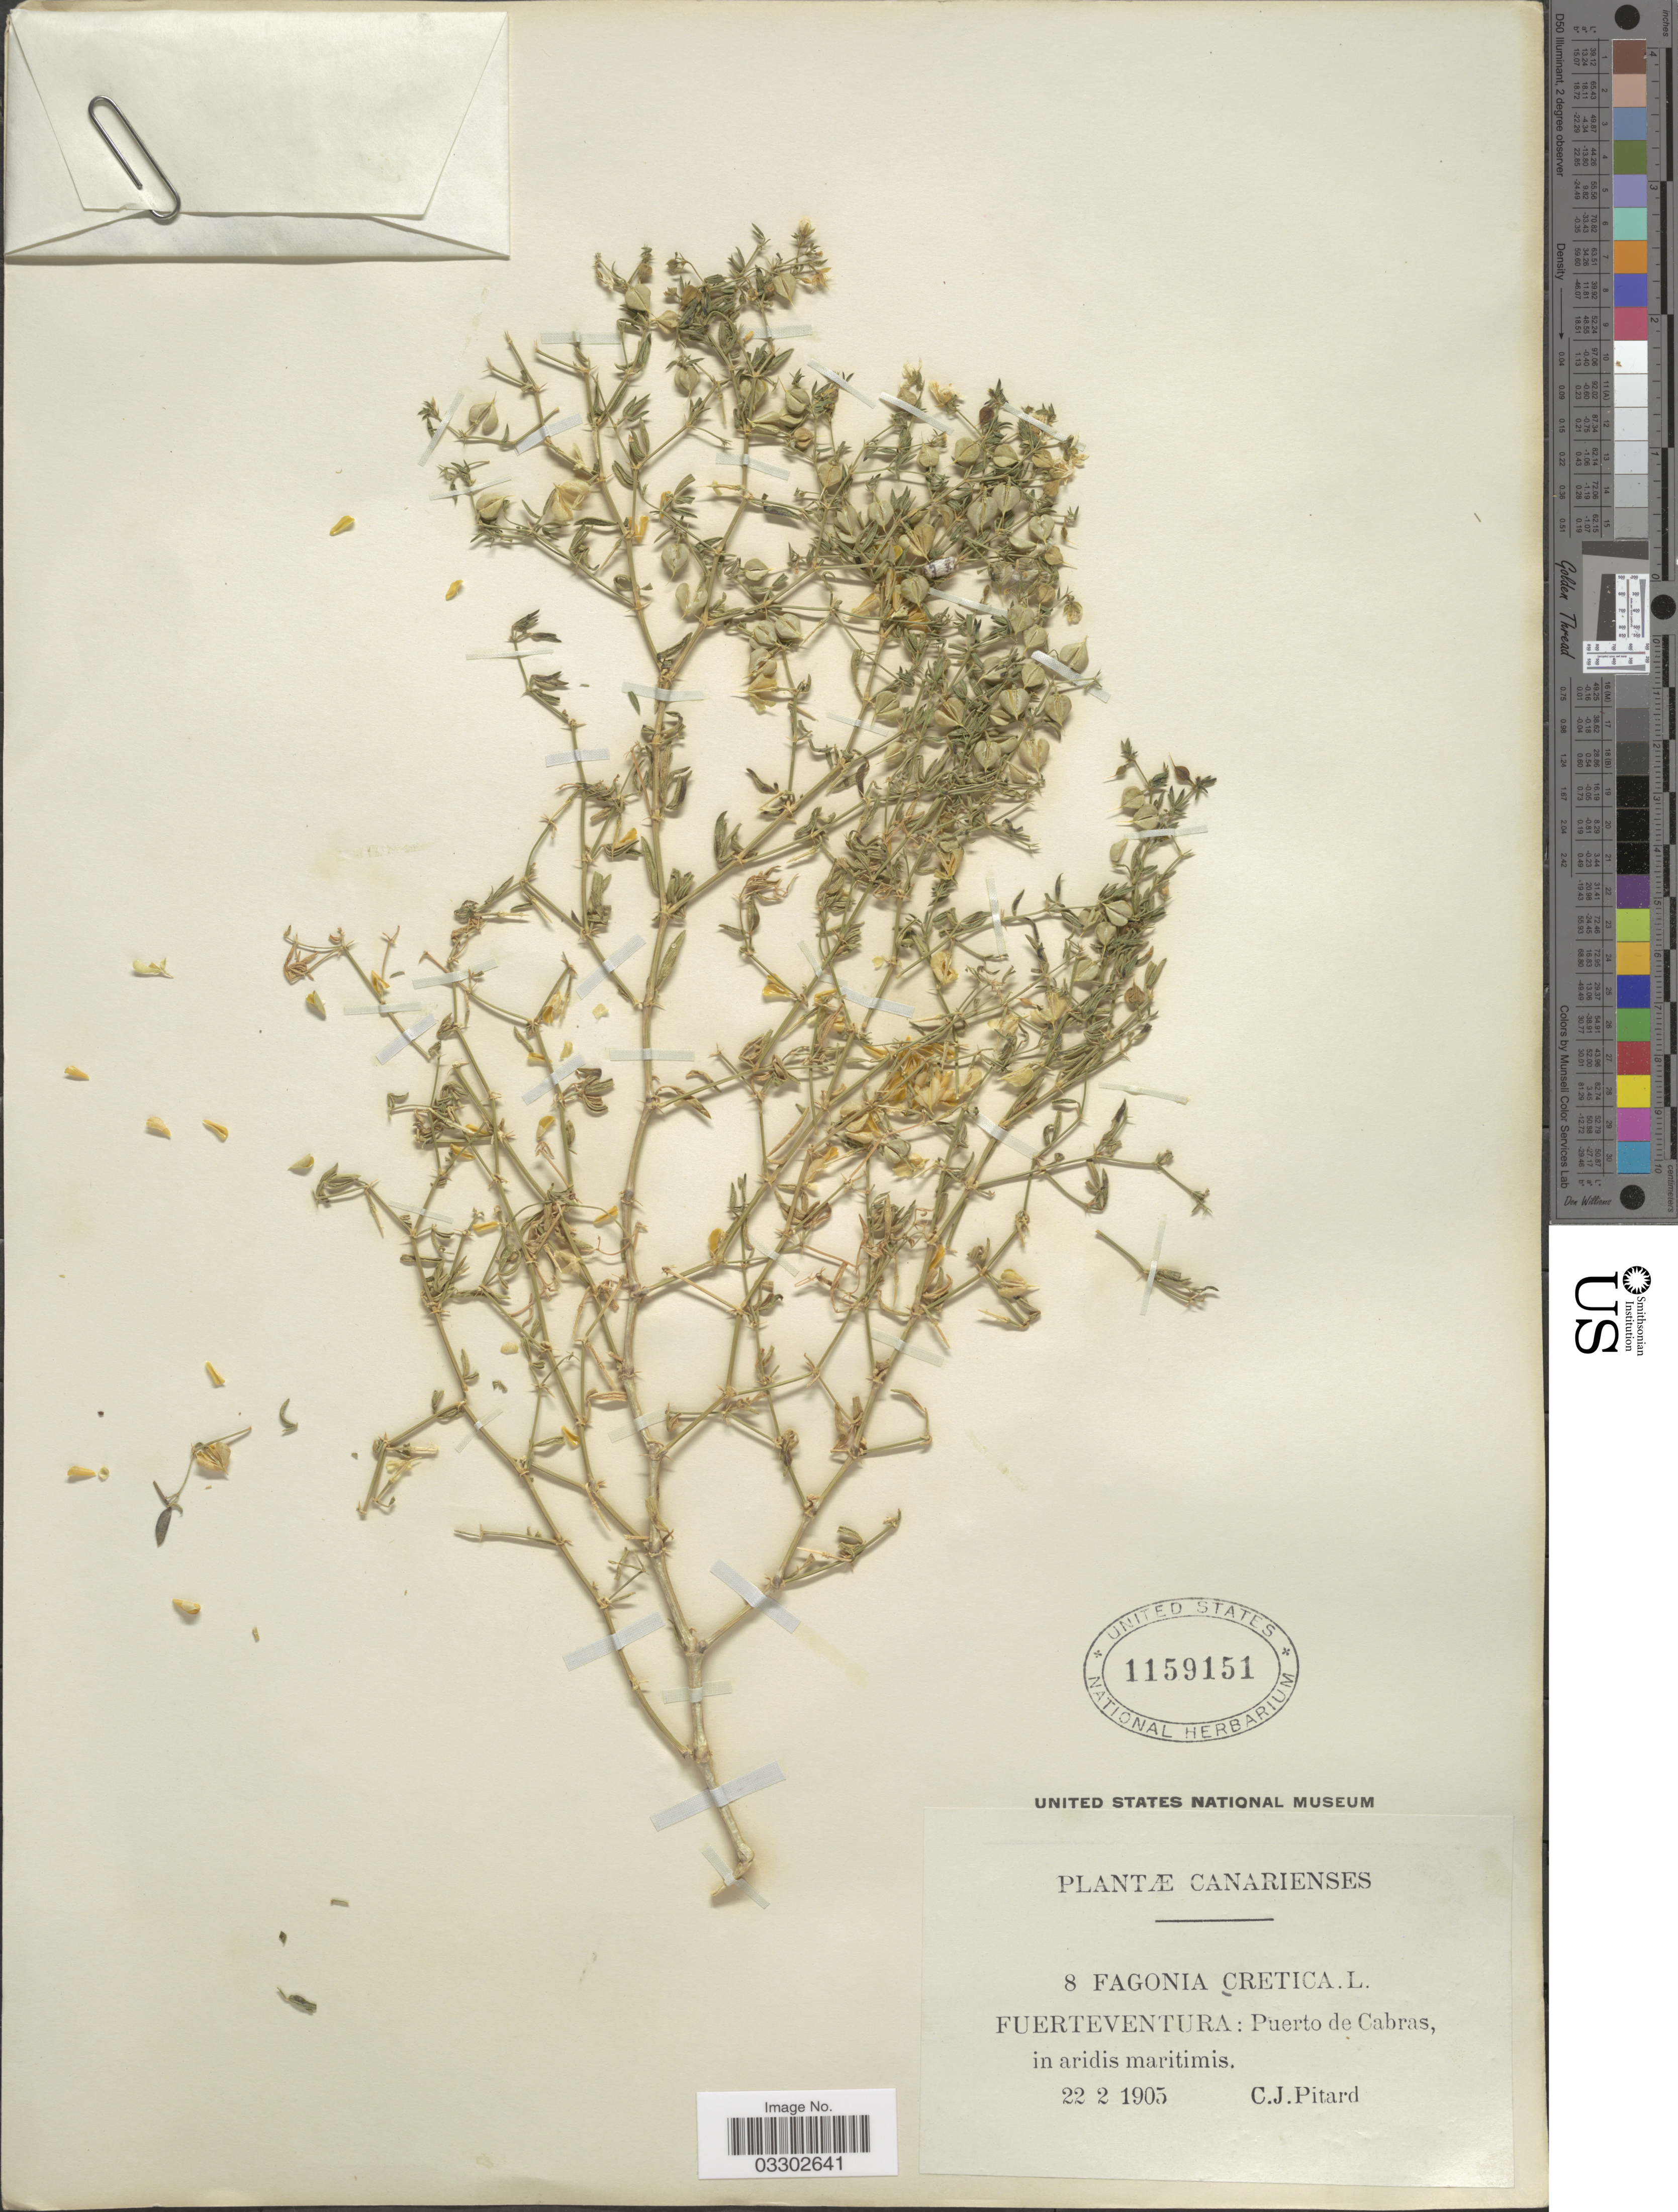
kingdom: Plantae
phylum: Tracheophyta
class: Magnoliopsida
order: Zygophyllales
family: Zygophyllaceae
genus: Fagonia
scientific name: Fagonia cretica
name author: L.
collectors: C. Pitard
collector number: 8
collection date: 1905-02-22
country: Spain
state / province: Canarias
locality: Fuerteventura: Puerto de Cabras.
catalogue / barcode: US 1159151